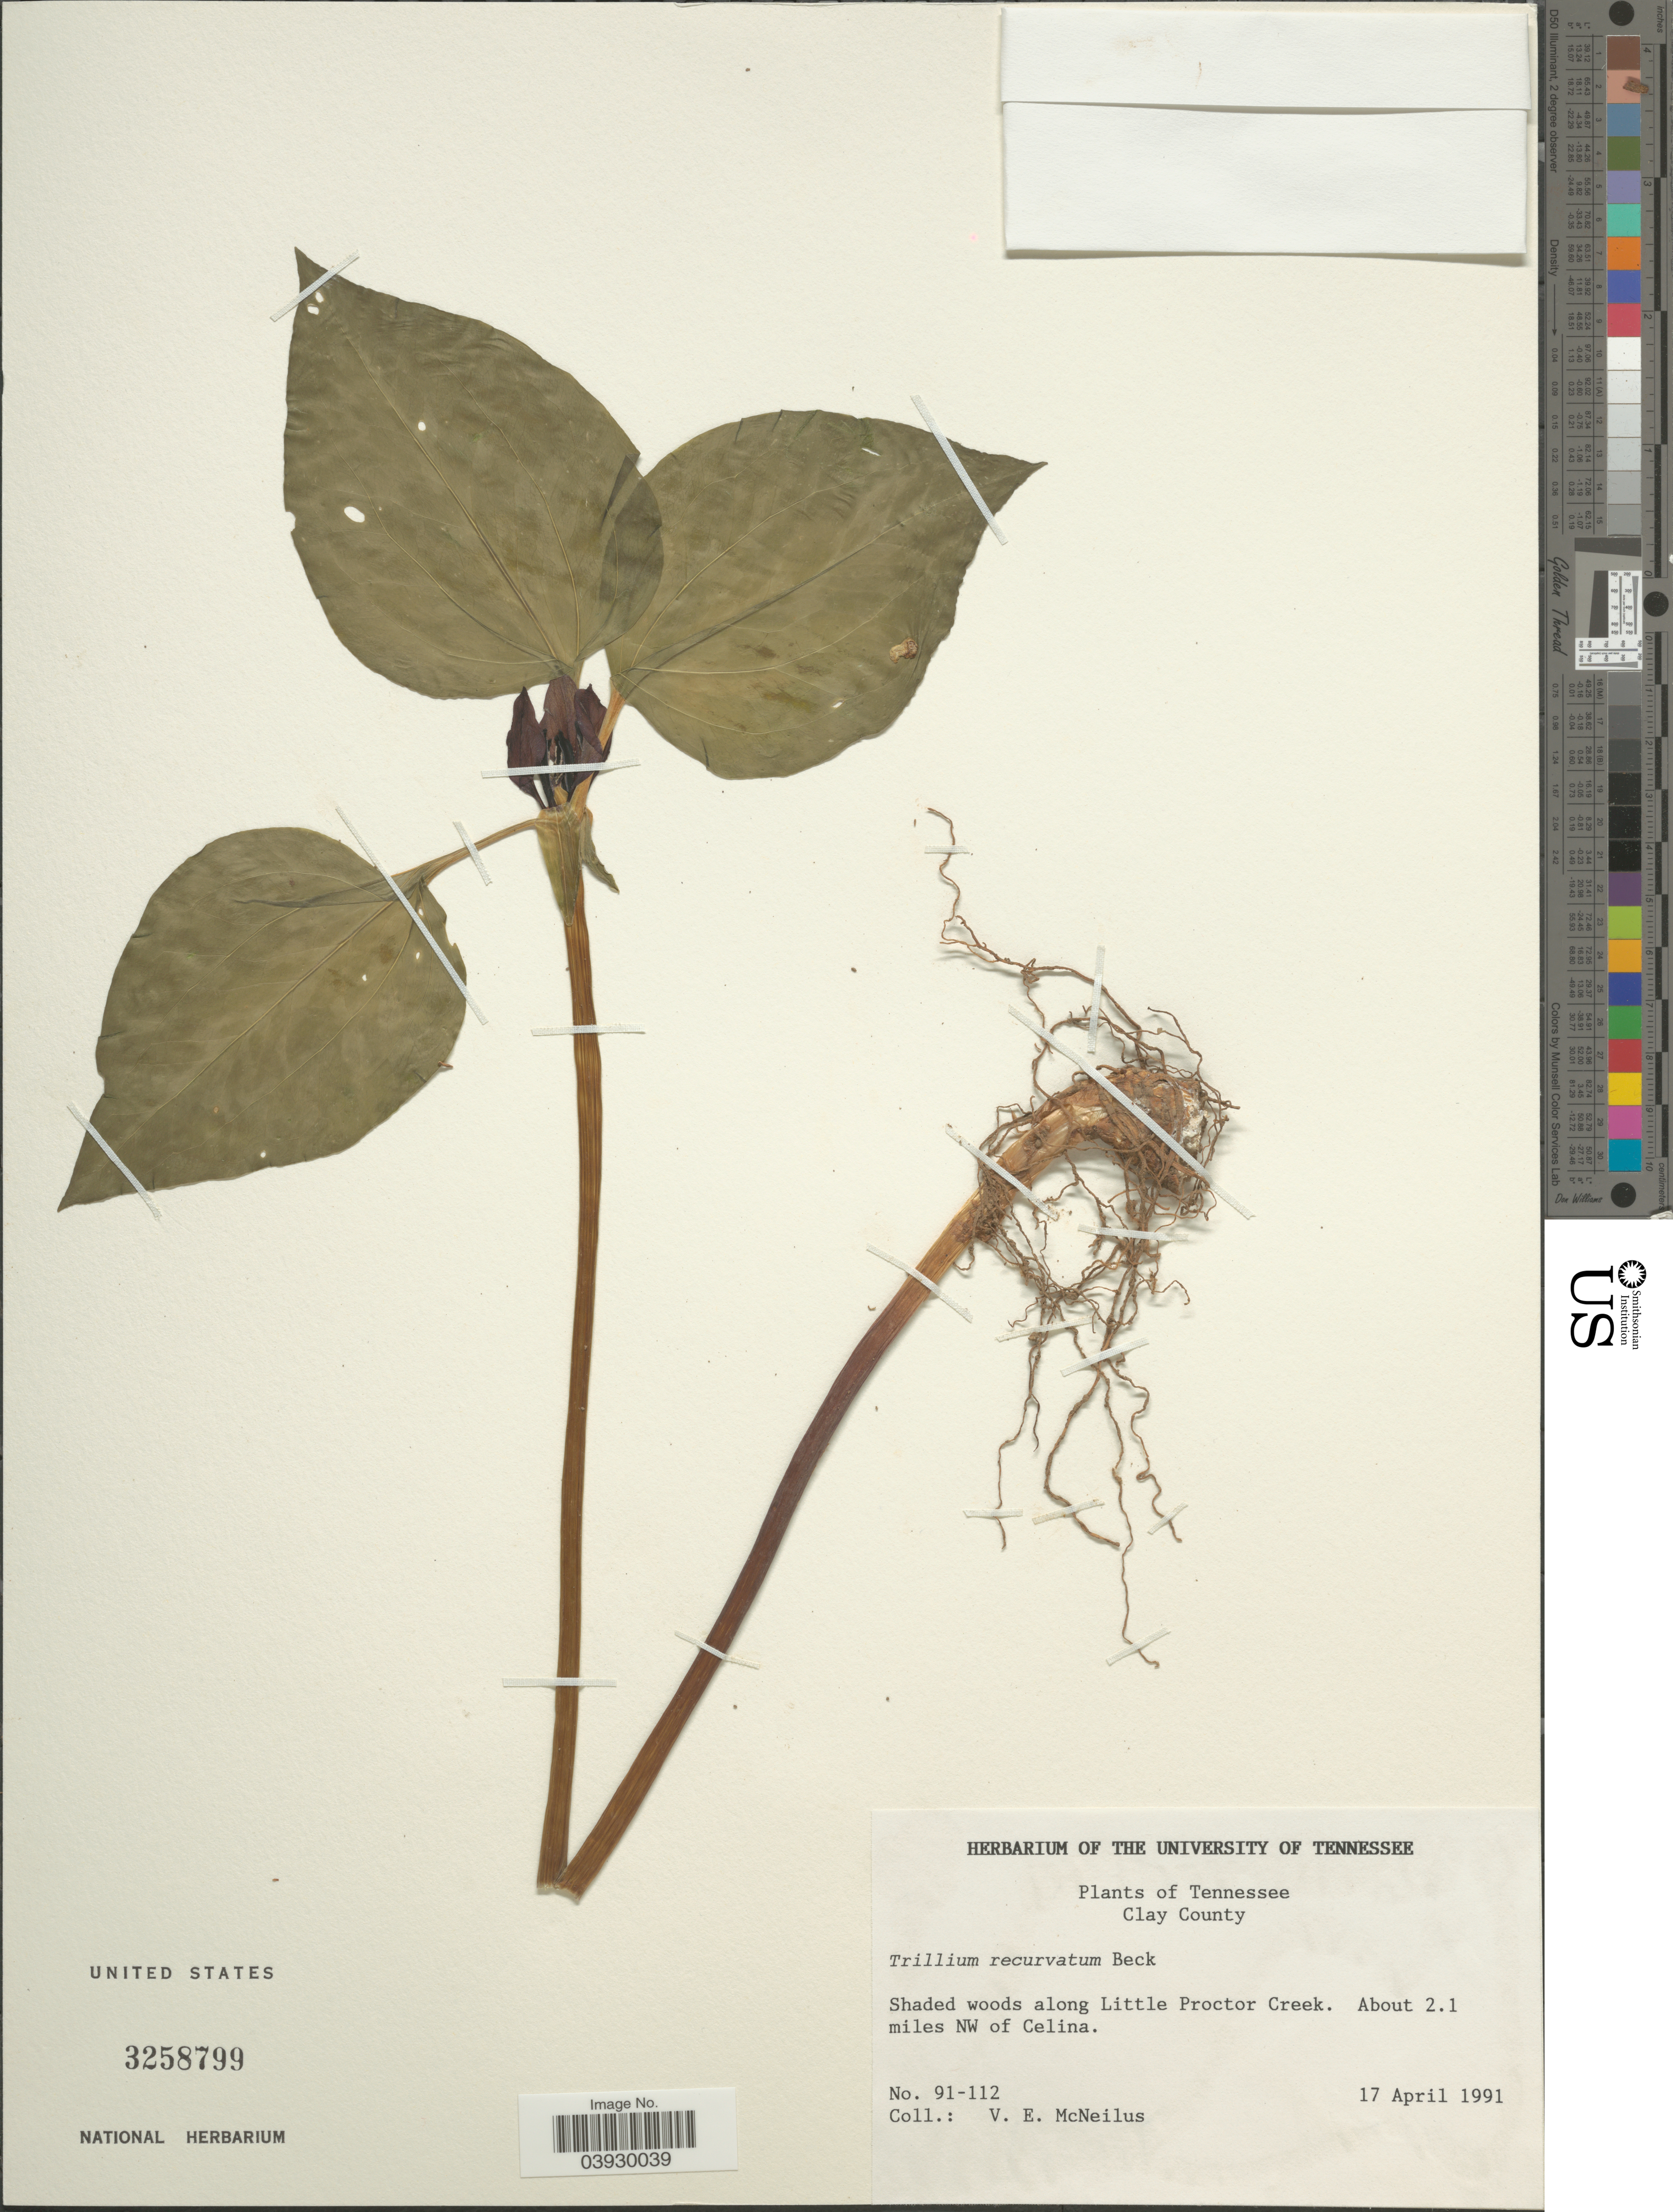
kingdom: Plantae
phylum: Tracheophyta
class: Liliopsida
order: Liliales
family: Melanthiaceae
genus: Trillium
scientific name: Trillium recurvatum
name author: L.C. Beck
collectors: V. Mcneilus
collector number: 91-112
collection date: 1991-04-17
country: United States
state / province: Tennessee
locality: Clay County. Shaded woods along Little Proctor Creek. About 2.1 miles NW of Celina.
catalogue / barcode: US 3258799